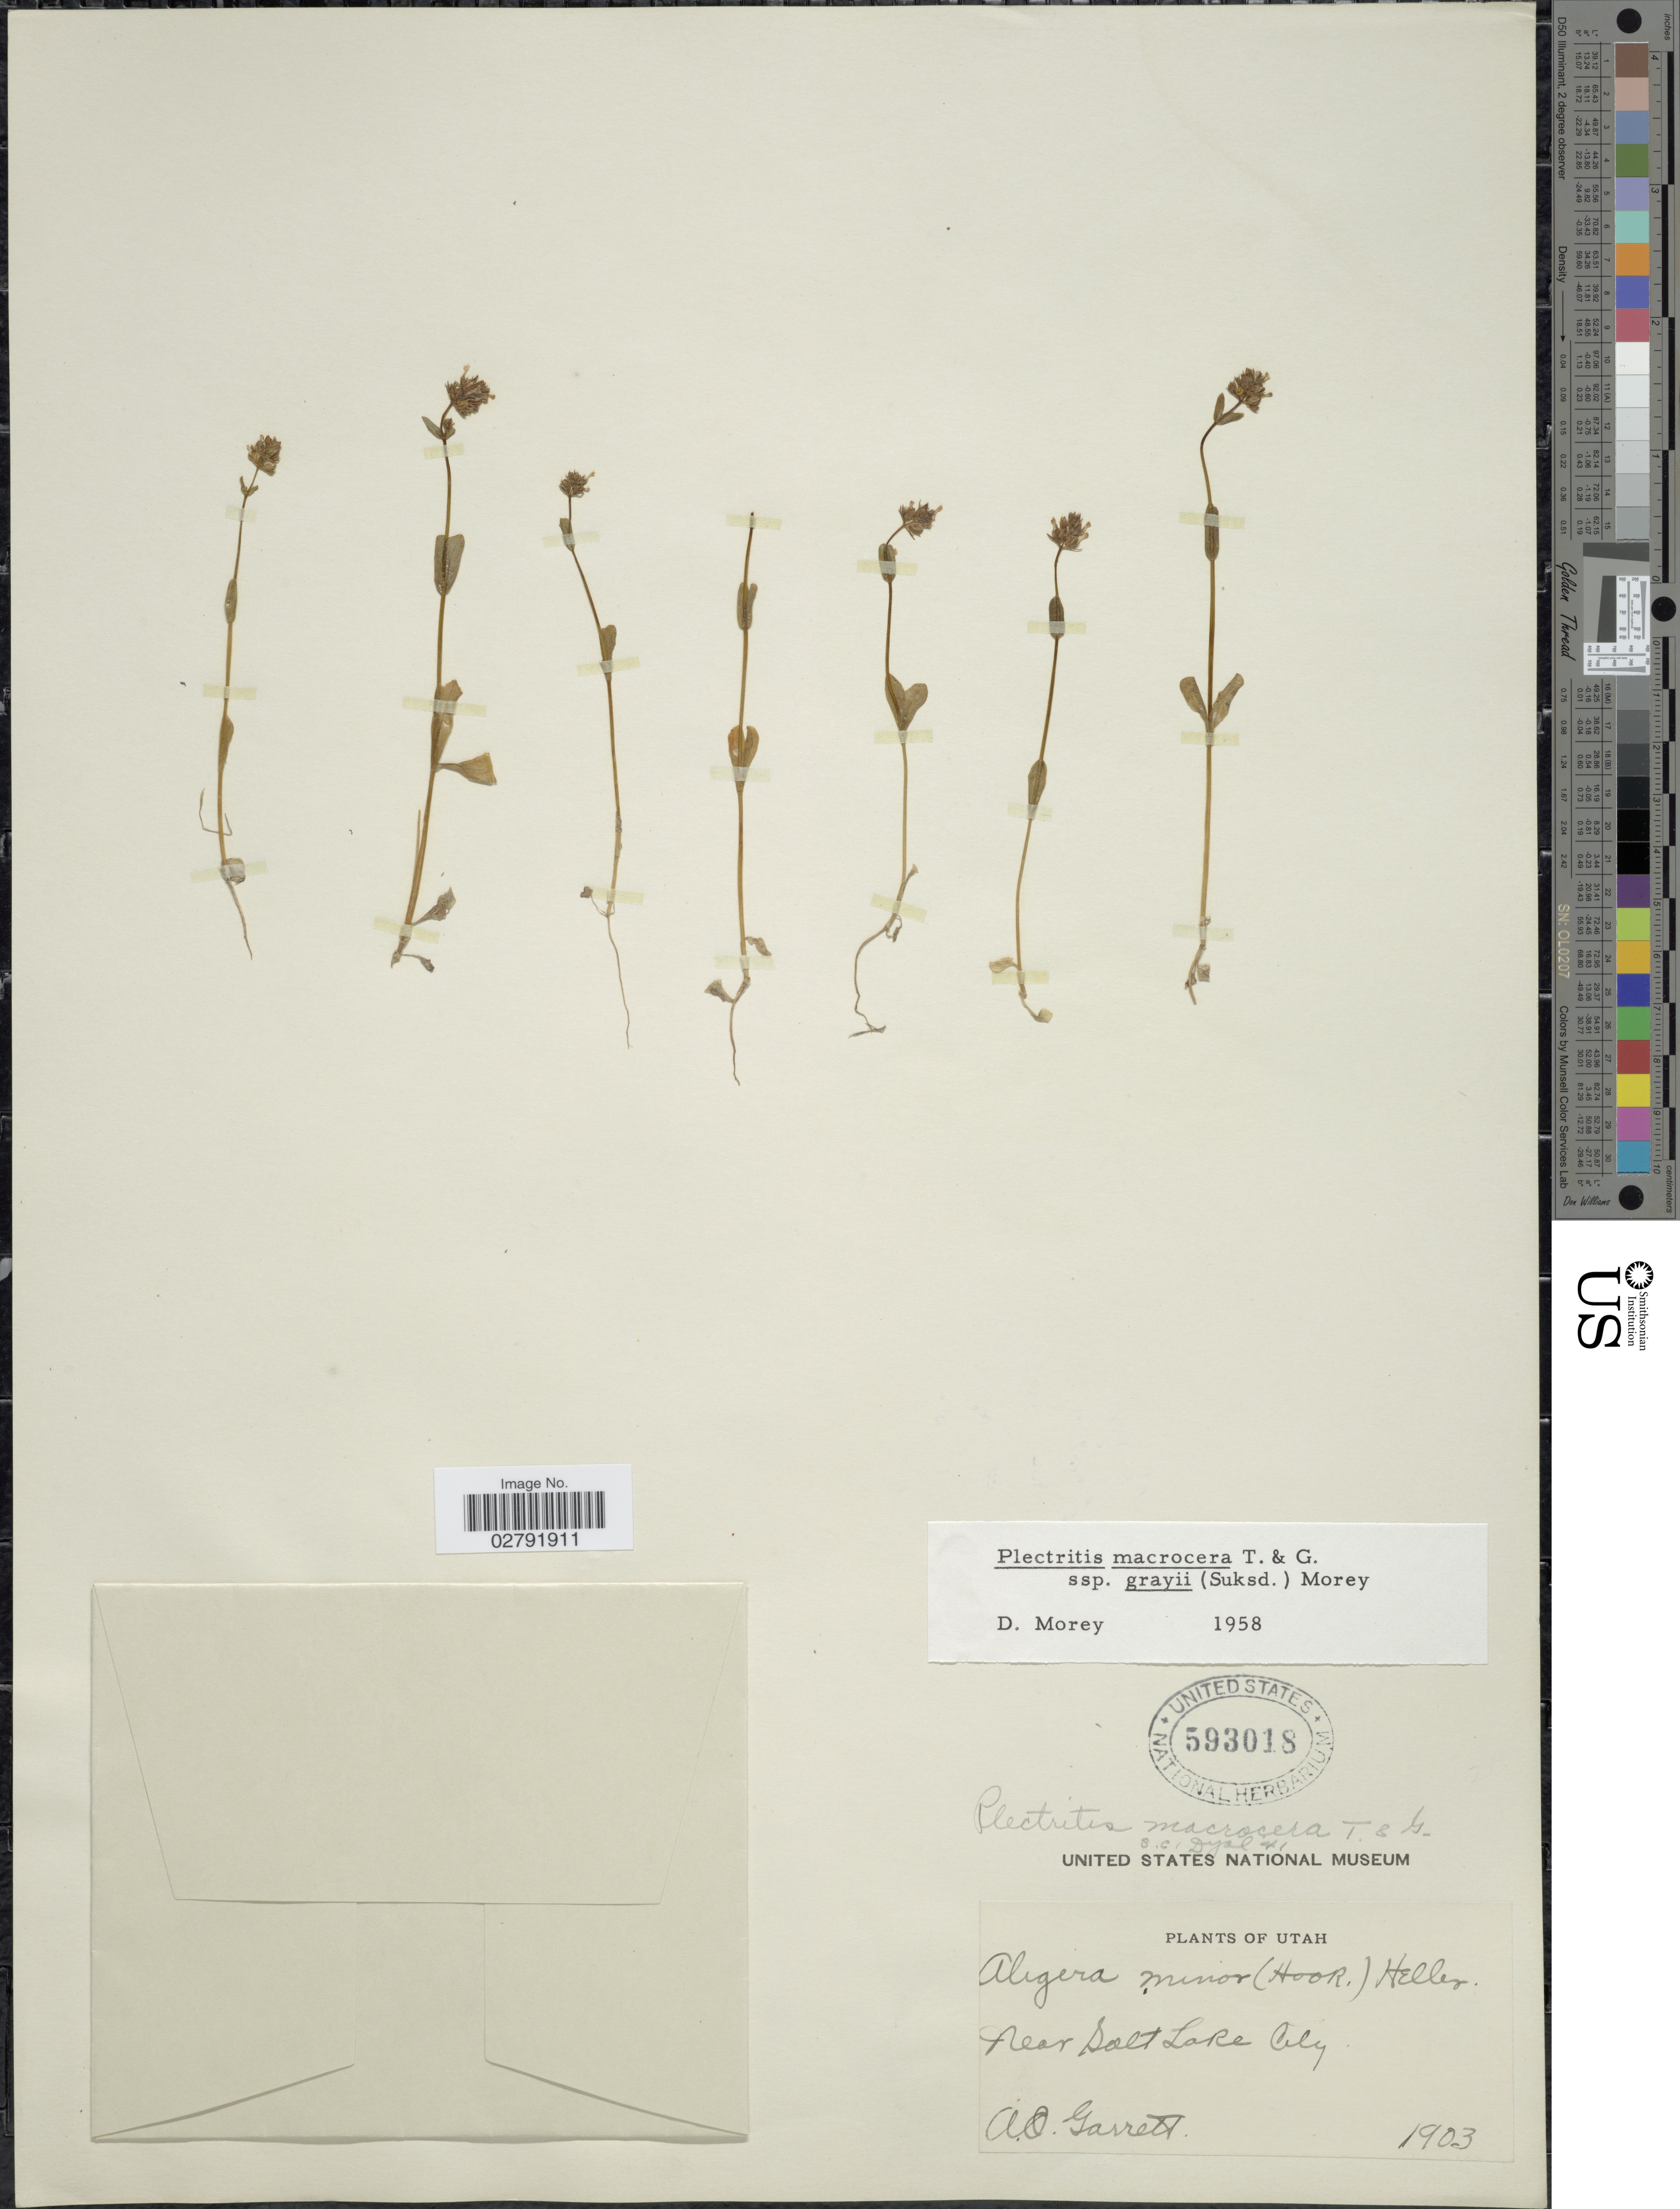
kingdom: Plantae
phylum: Tracheophyta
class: Magnoliopsida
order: Dipsacales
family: Caprifoliaceae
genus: Plectritis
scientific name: Plectritis macrocera subsp. grayi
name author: (Suksd.) Morey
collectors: A. O. Garrett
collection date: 1903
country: United States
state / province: Utah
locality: Near Salt Lake City.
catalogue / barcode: US 593018